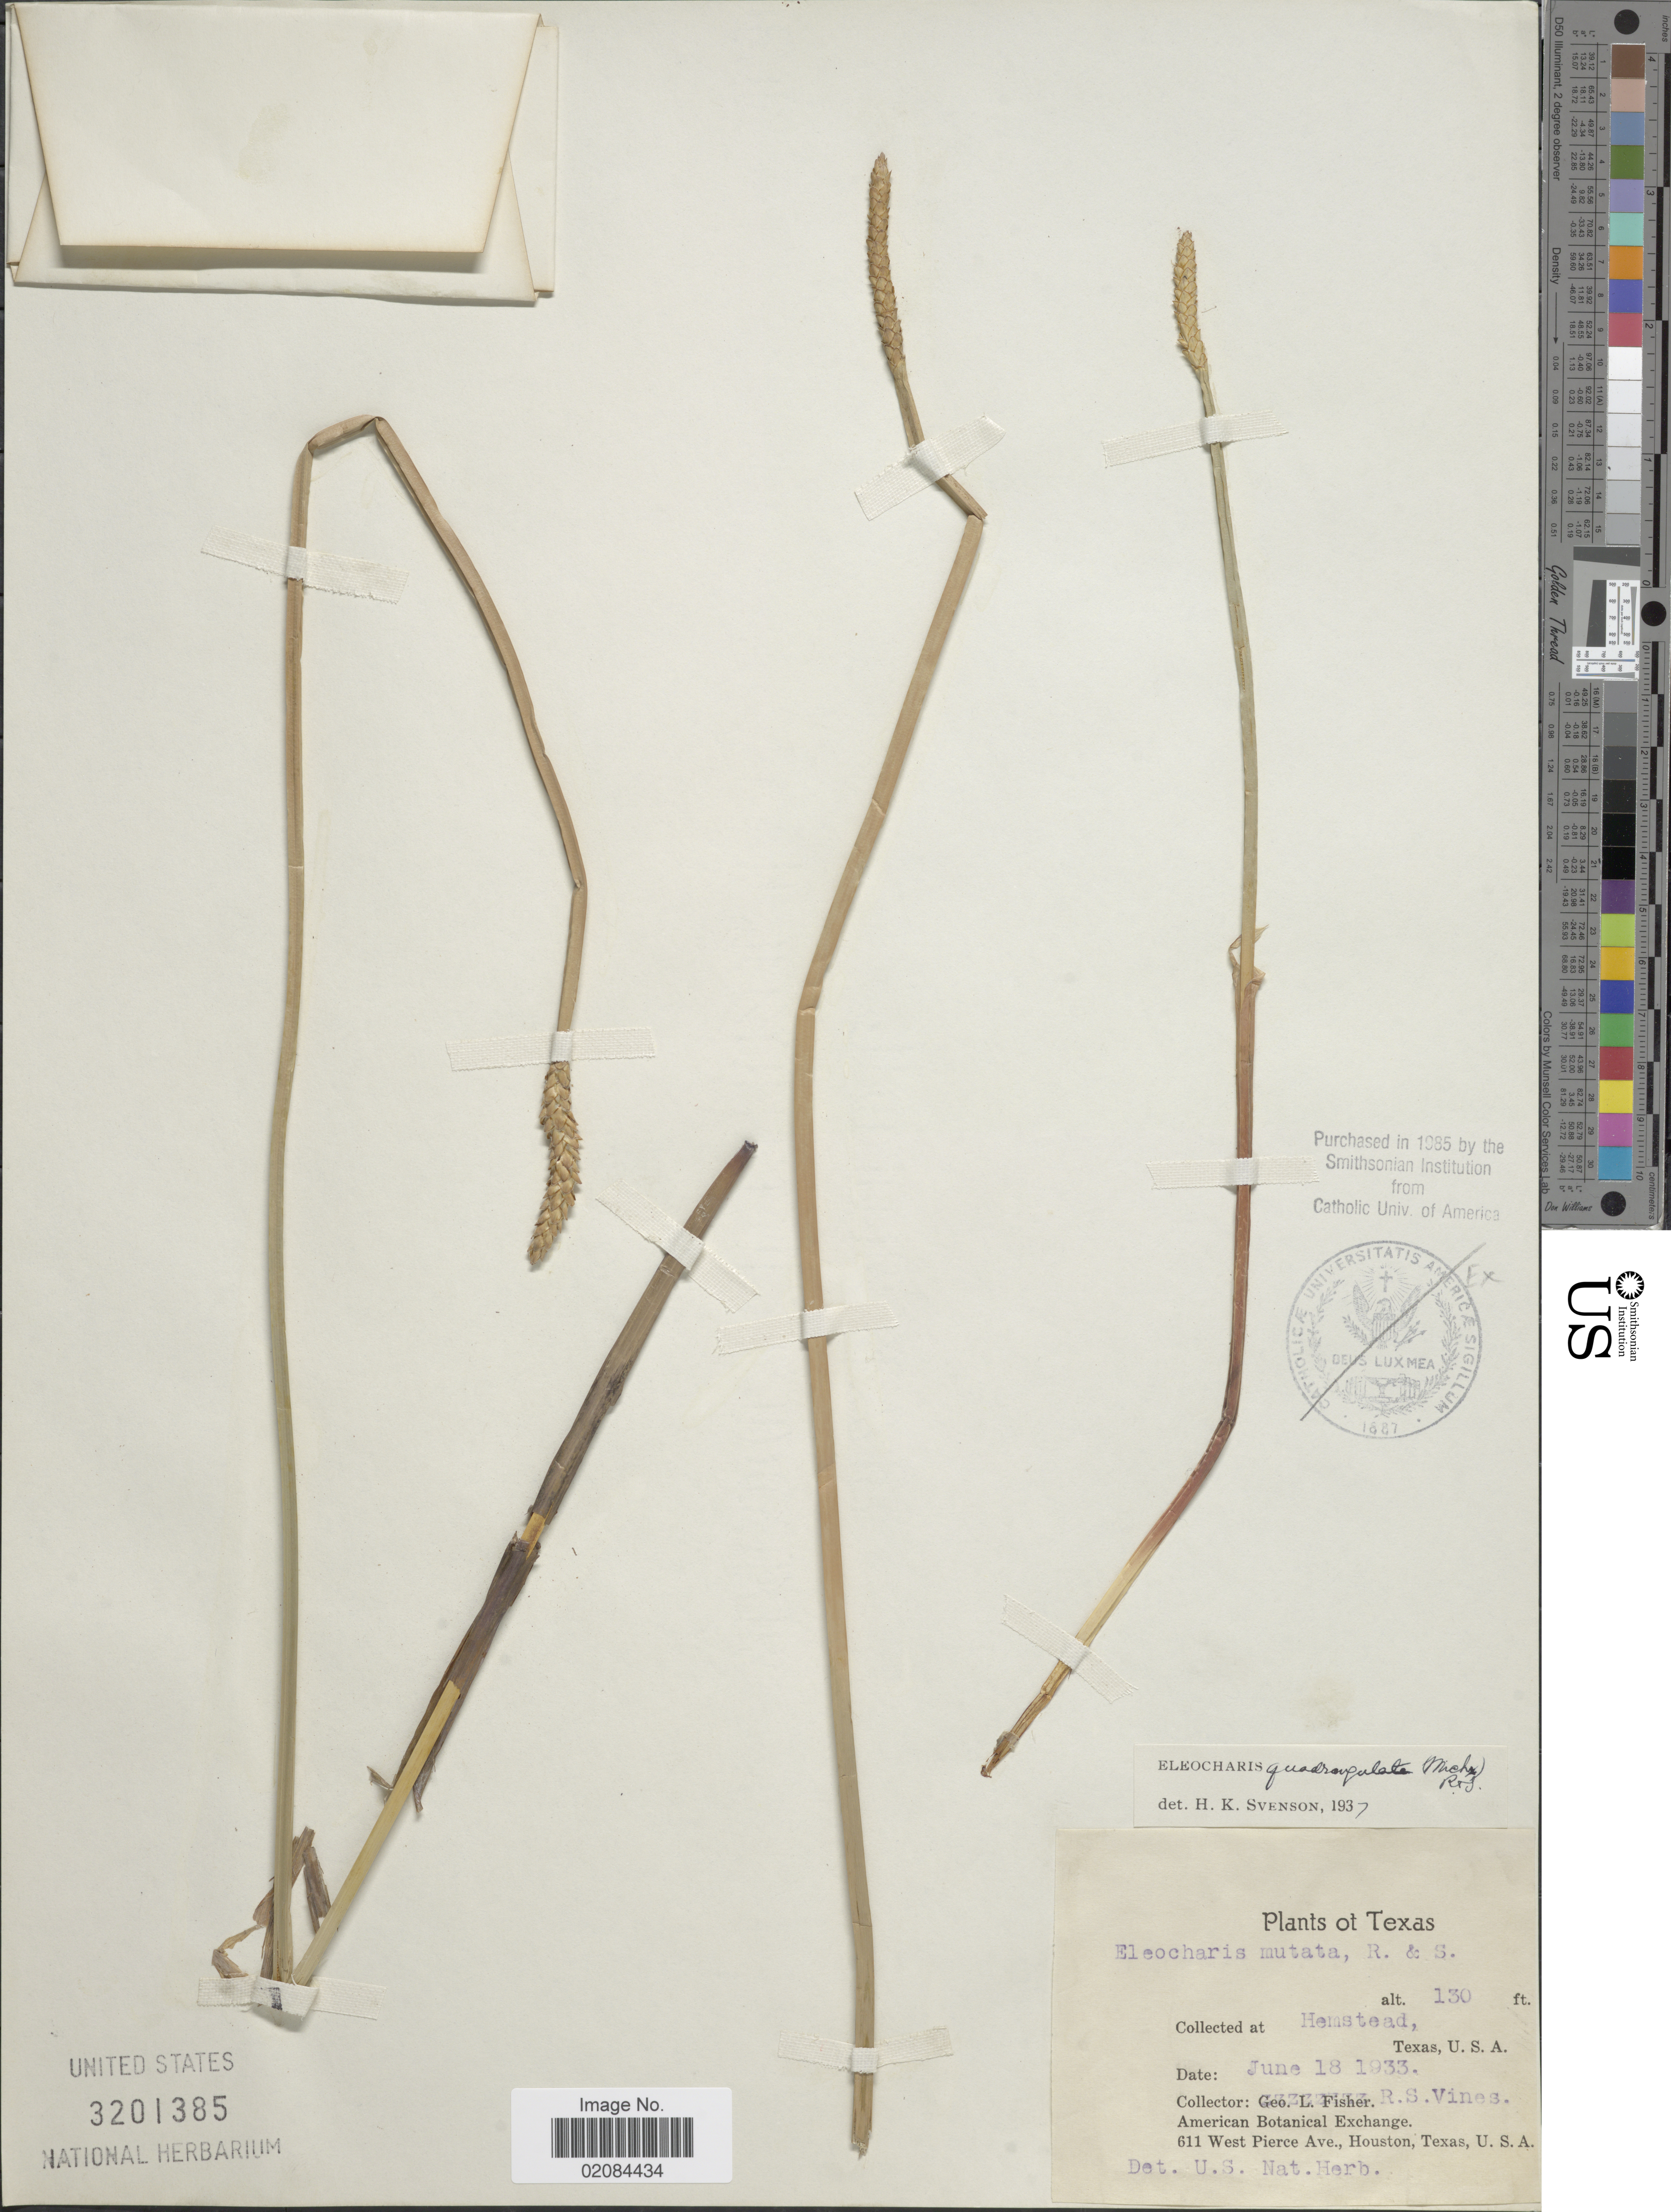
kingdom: Plantae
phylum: Tracheophyta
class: Liliopsida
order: Poales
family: Cyperaceae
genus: Eleocharis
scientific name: Eleocharis quadrangulata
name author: (Michx.) Roem. & Schult.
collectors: R. Vines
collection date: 1933-06-18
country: United States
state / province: Texas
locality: Hemstead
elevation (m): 40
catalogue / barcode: US 3201385